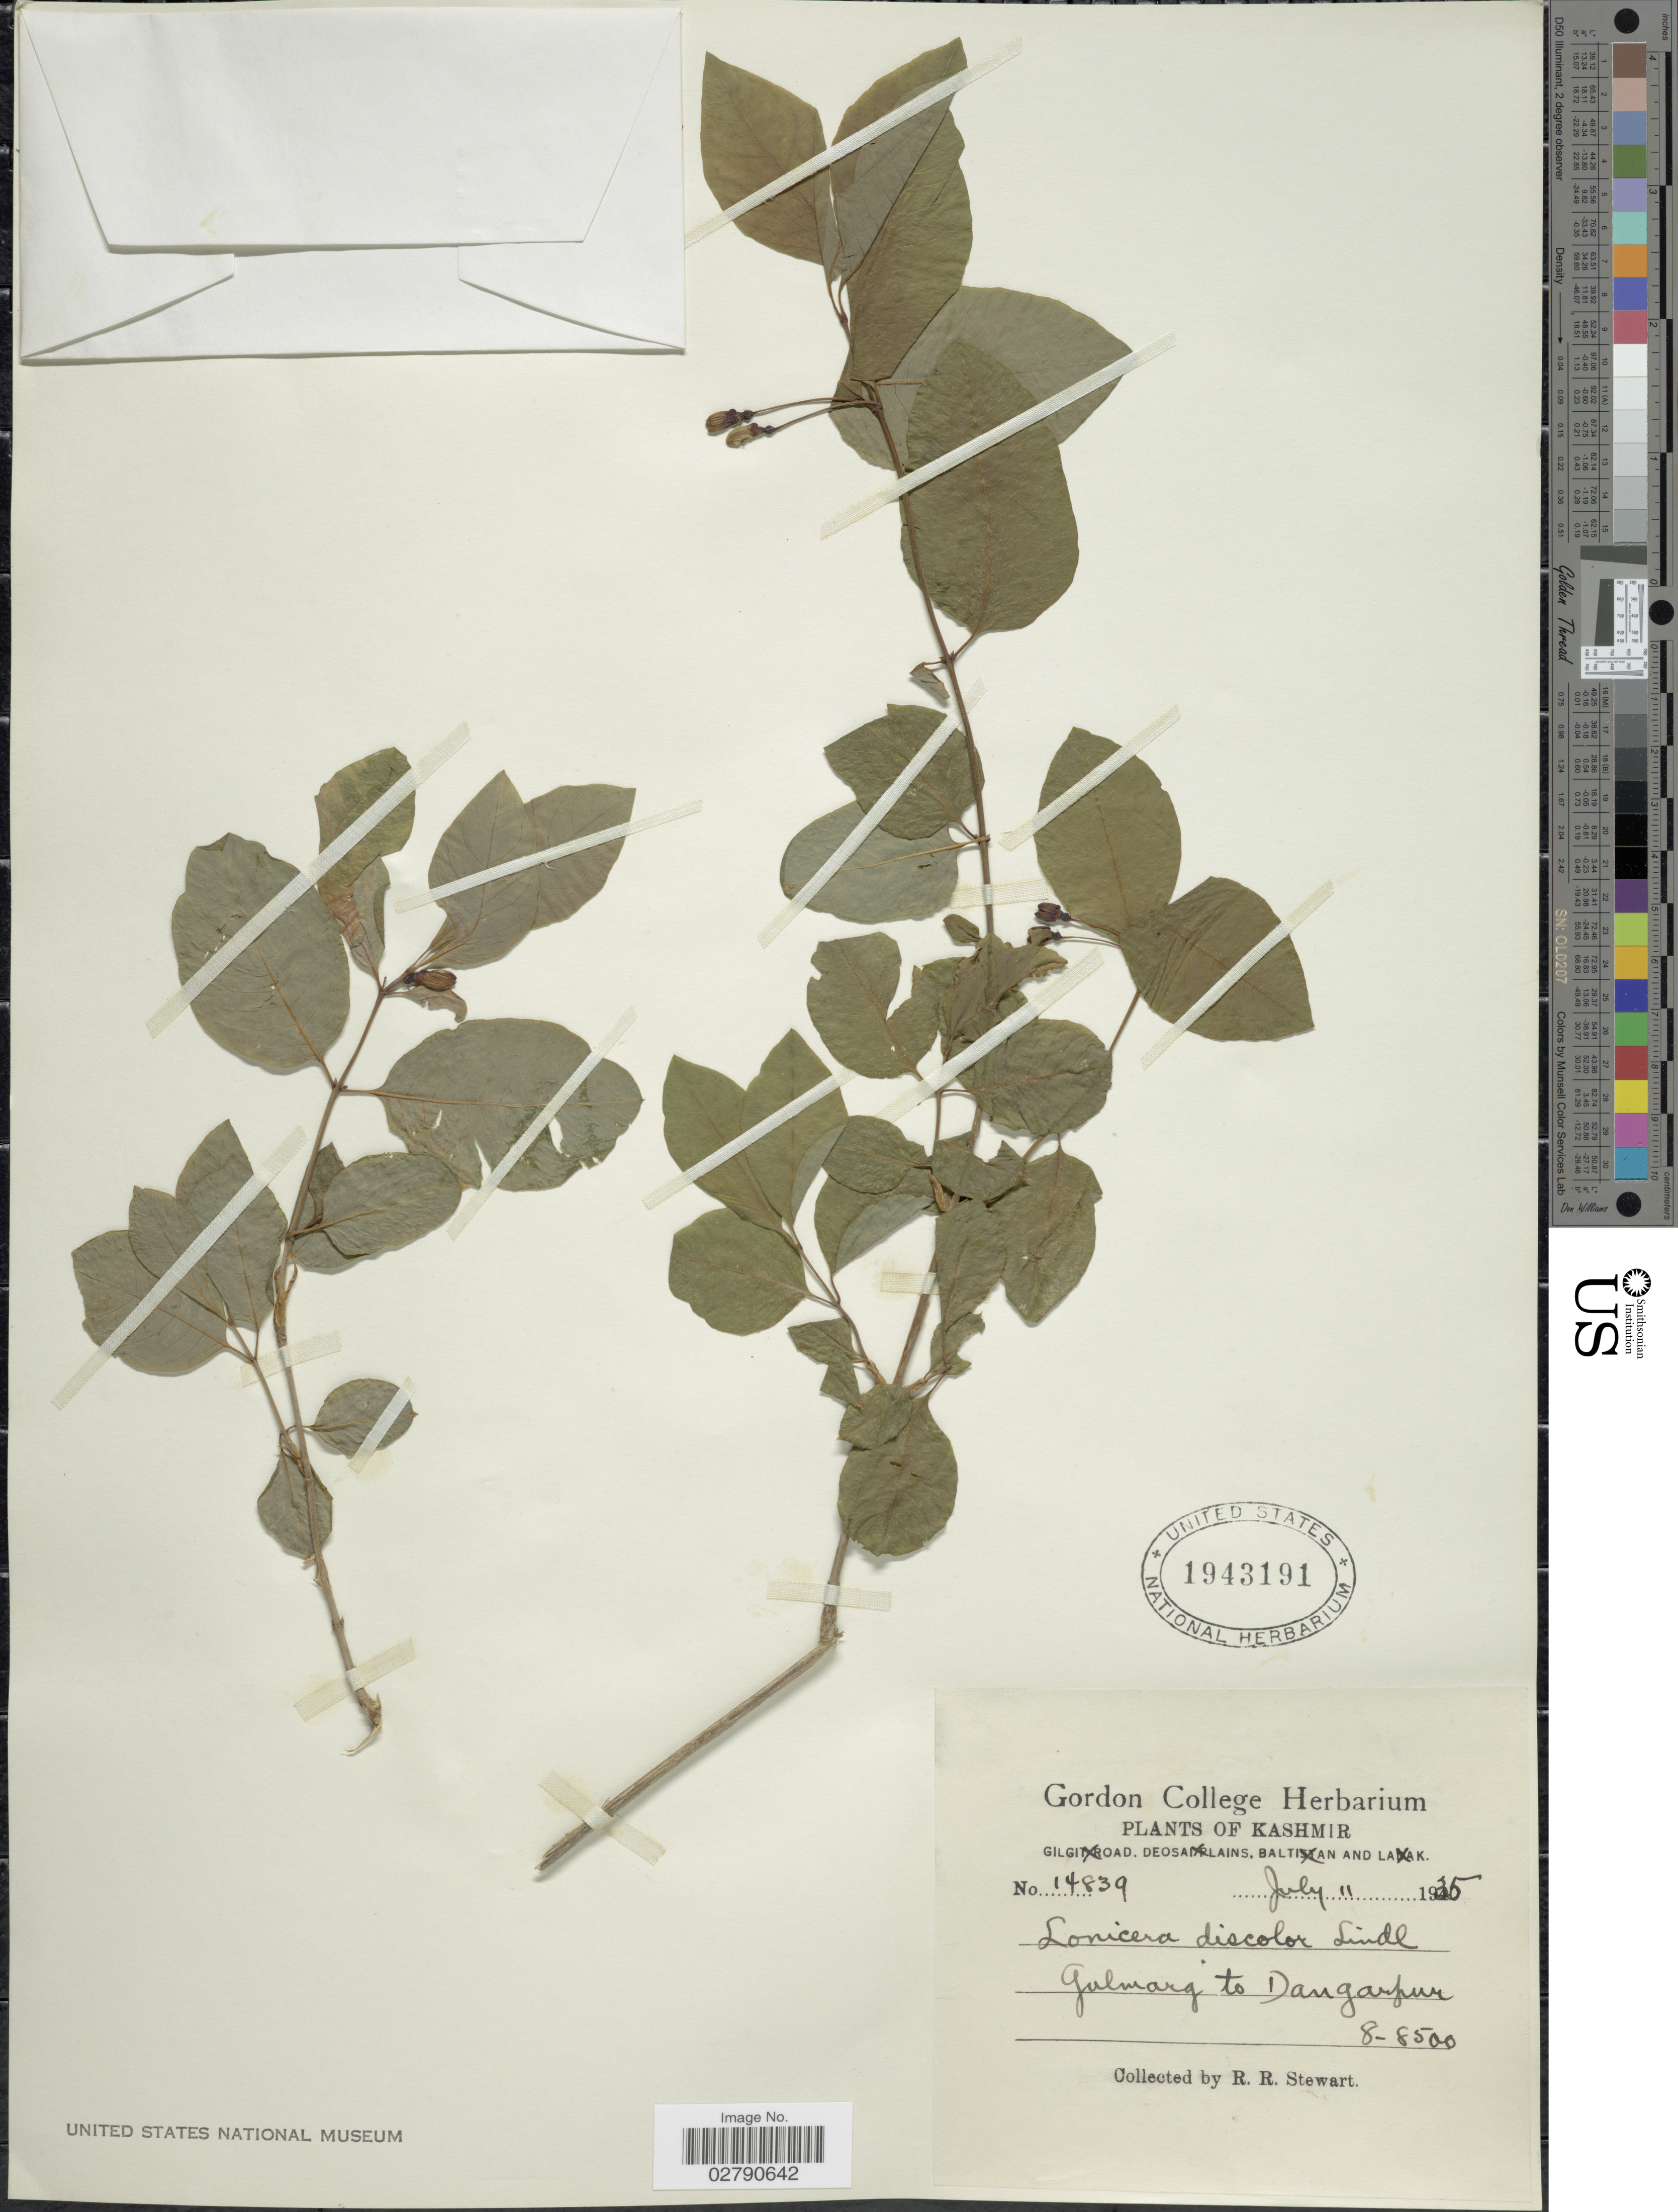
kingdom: Plantae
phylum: Tracheophyta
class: Magnoliopsida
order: Dipsacales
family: Caprifoliaceae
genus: Lonicera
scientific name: Lonicera discolor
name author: Lindl.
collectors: R. R. Stewart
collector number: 14839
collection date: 1935-07-11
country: India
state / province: Jammu and Kashmir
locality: Kashmir, Gulmarg to Dangarpur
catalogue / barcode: US 1943191